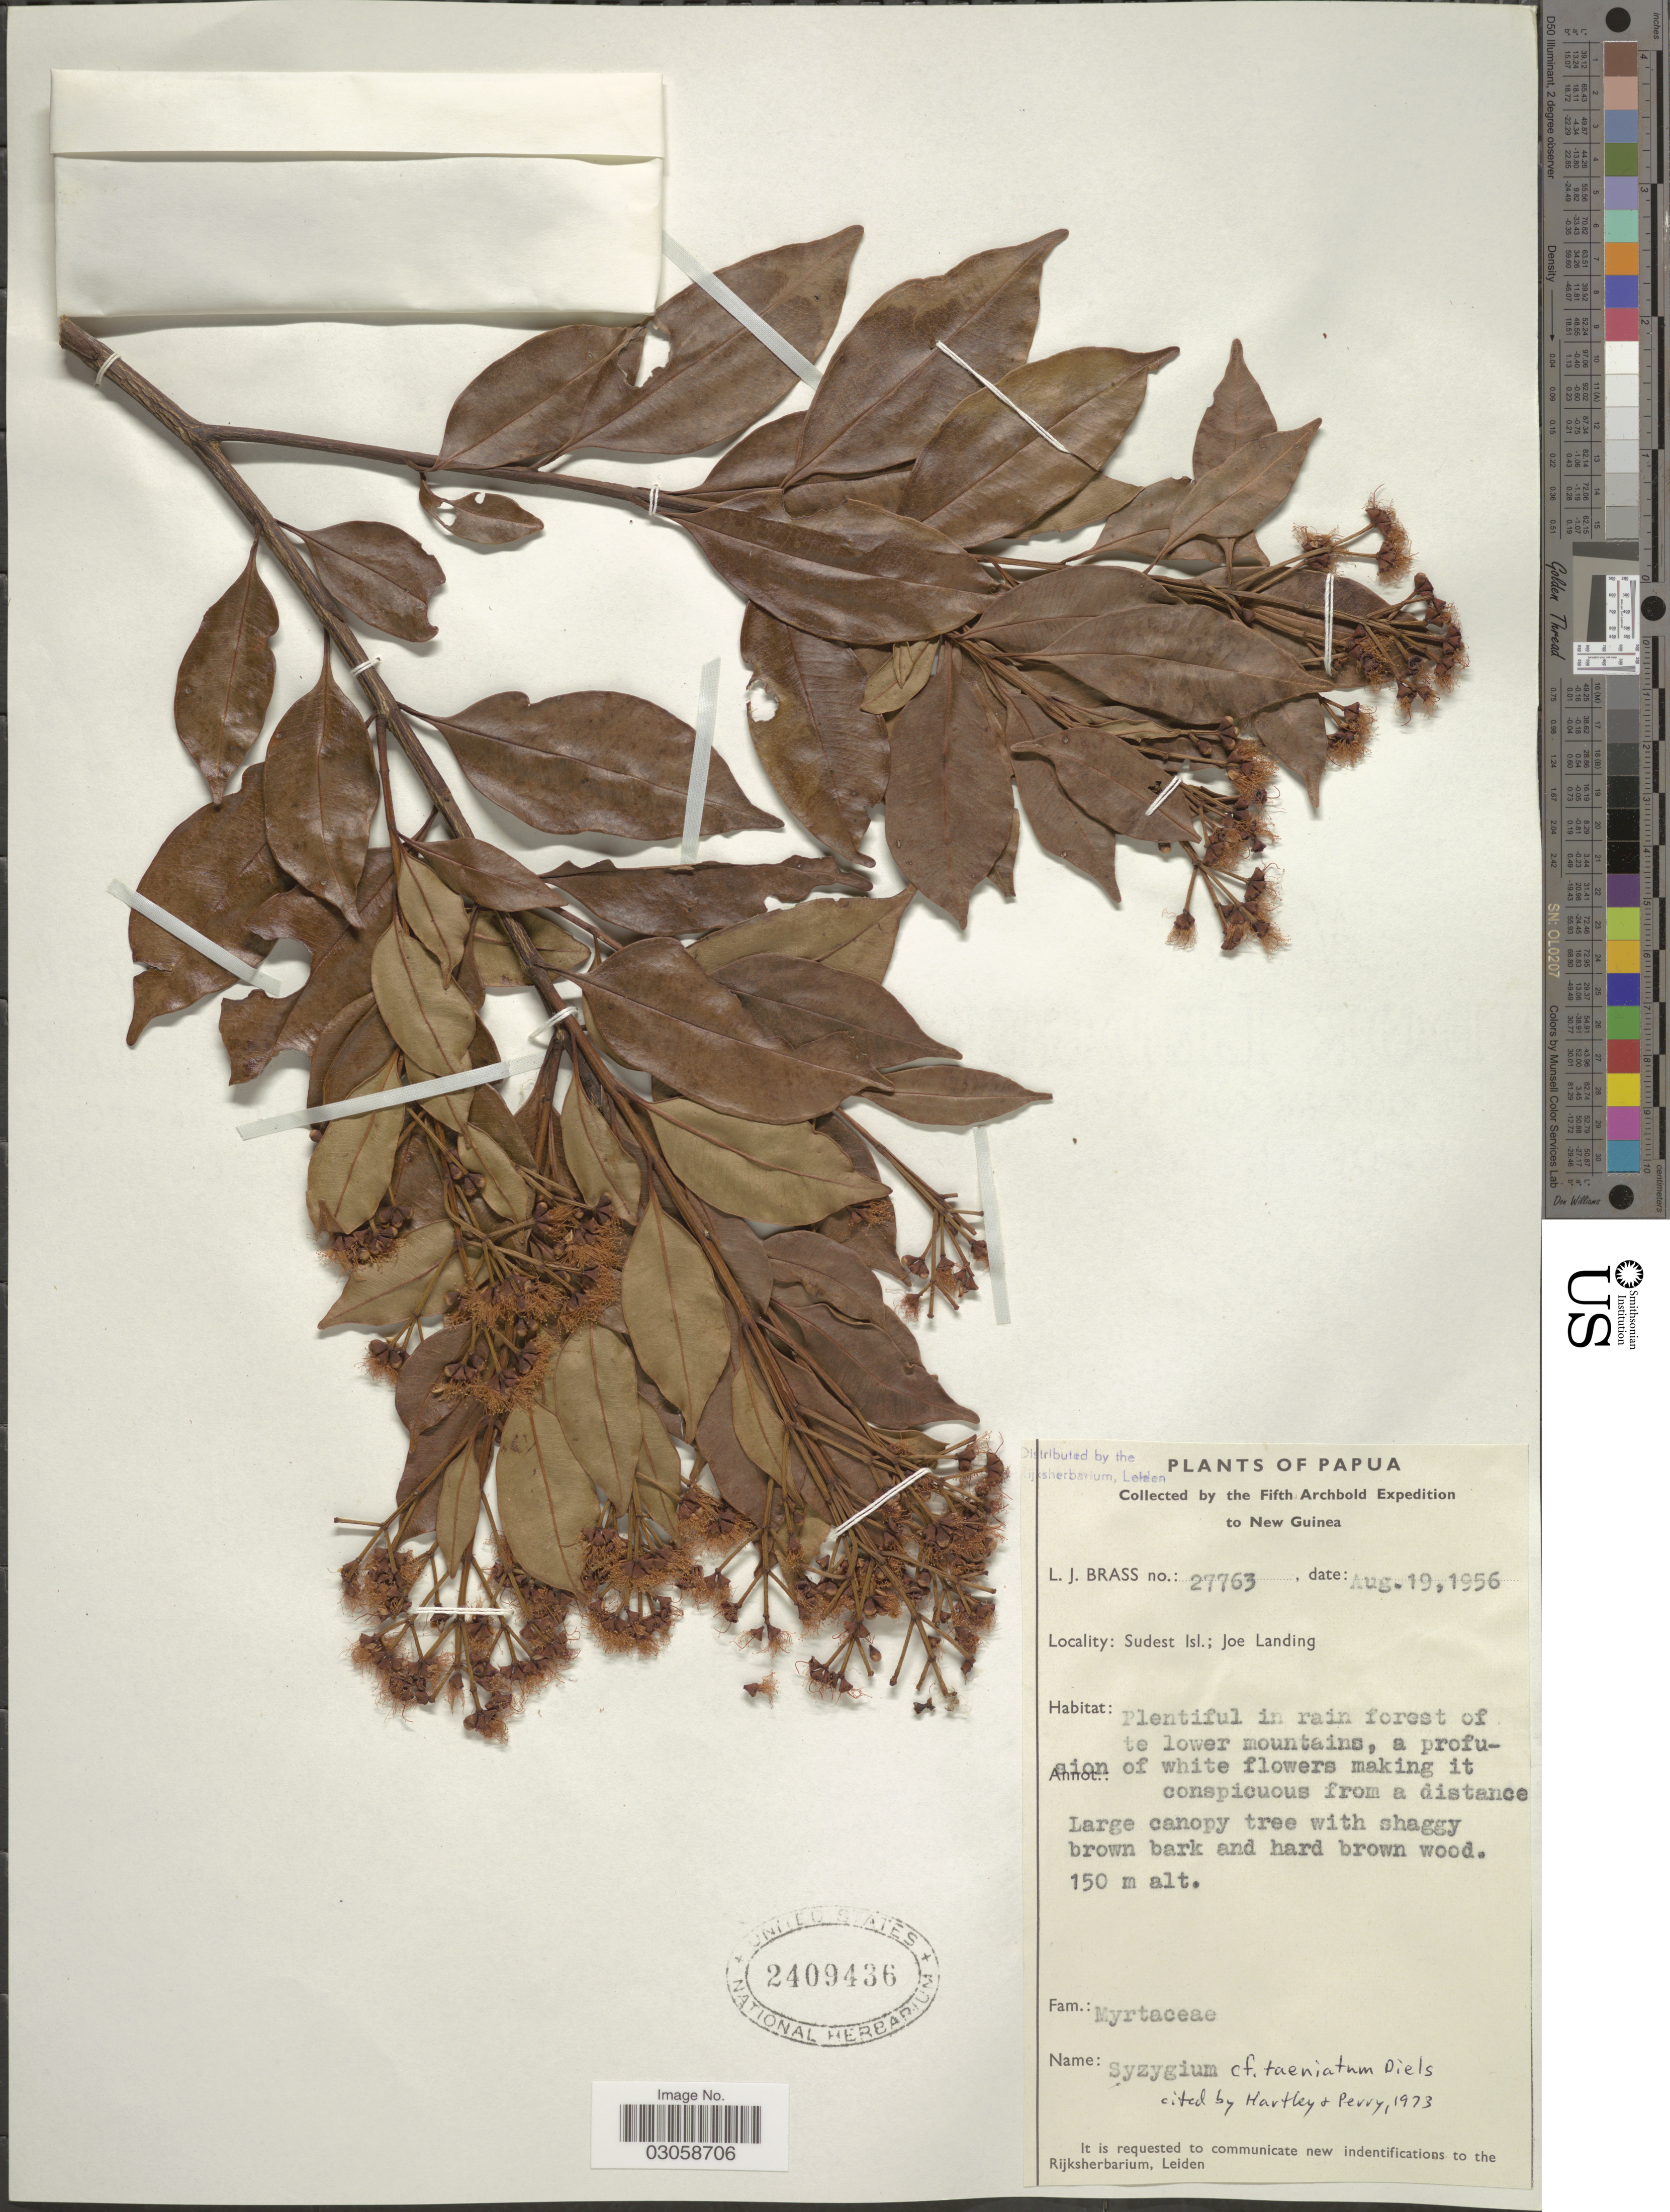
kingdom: Plantae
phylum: Tracheophyta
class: Magnoliopsida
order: Myrtales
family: Myrtaceae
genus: Syzygium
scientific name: Syzygium taeniatum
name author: Diels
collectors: L. J. Brass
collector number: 27763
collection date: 1956-08-19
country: Papua New Guinea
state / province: Milne Bay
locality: Papua, New Guinea. Sudest Isl.; Joe Landing.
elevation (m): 150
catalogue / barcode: US 2409436